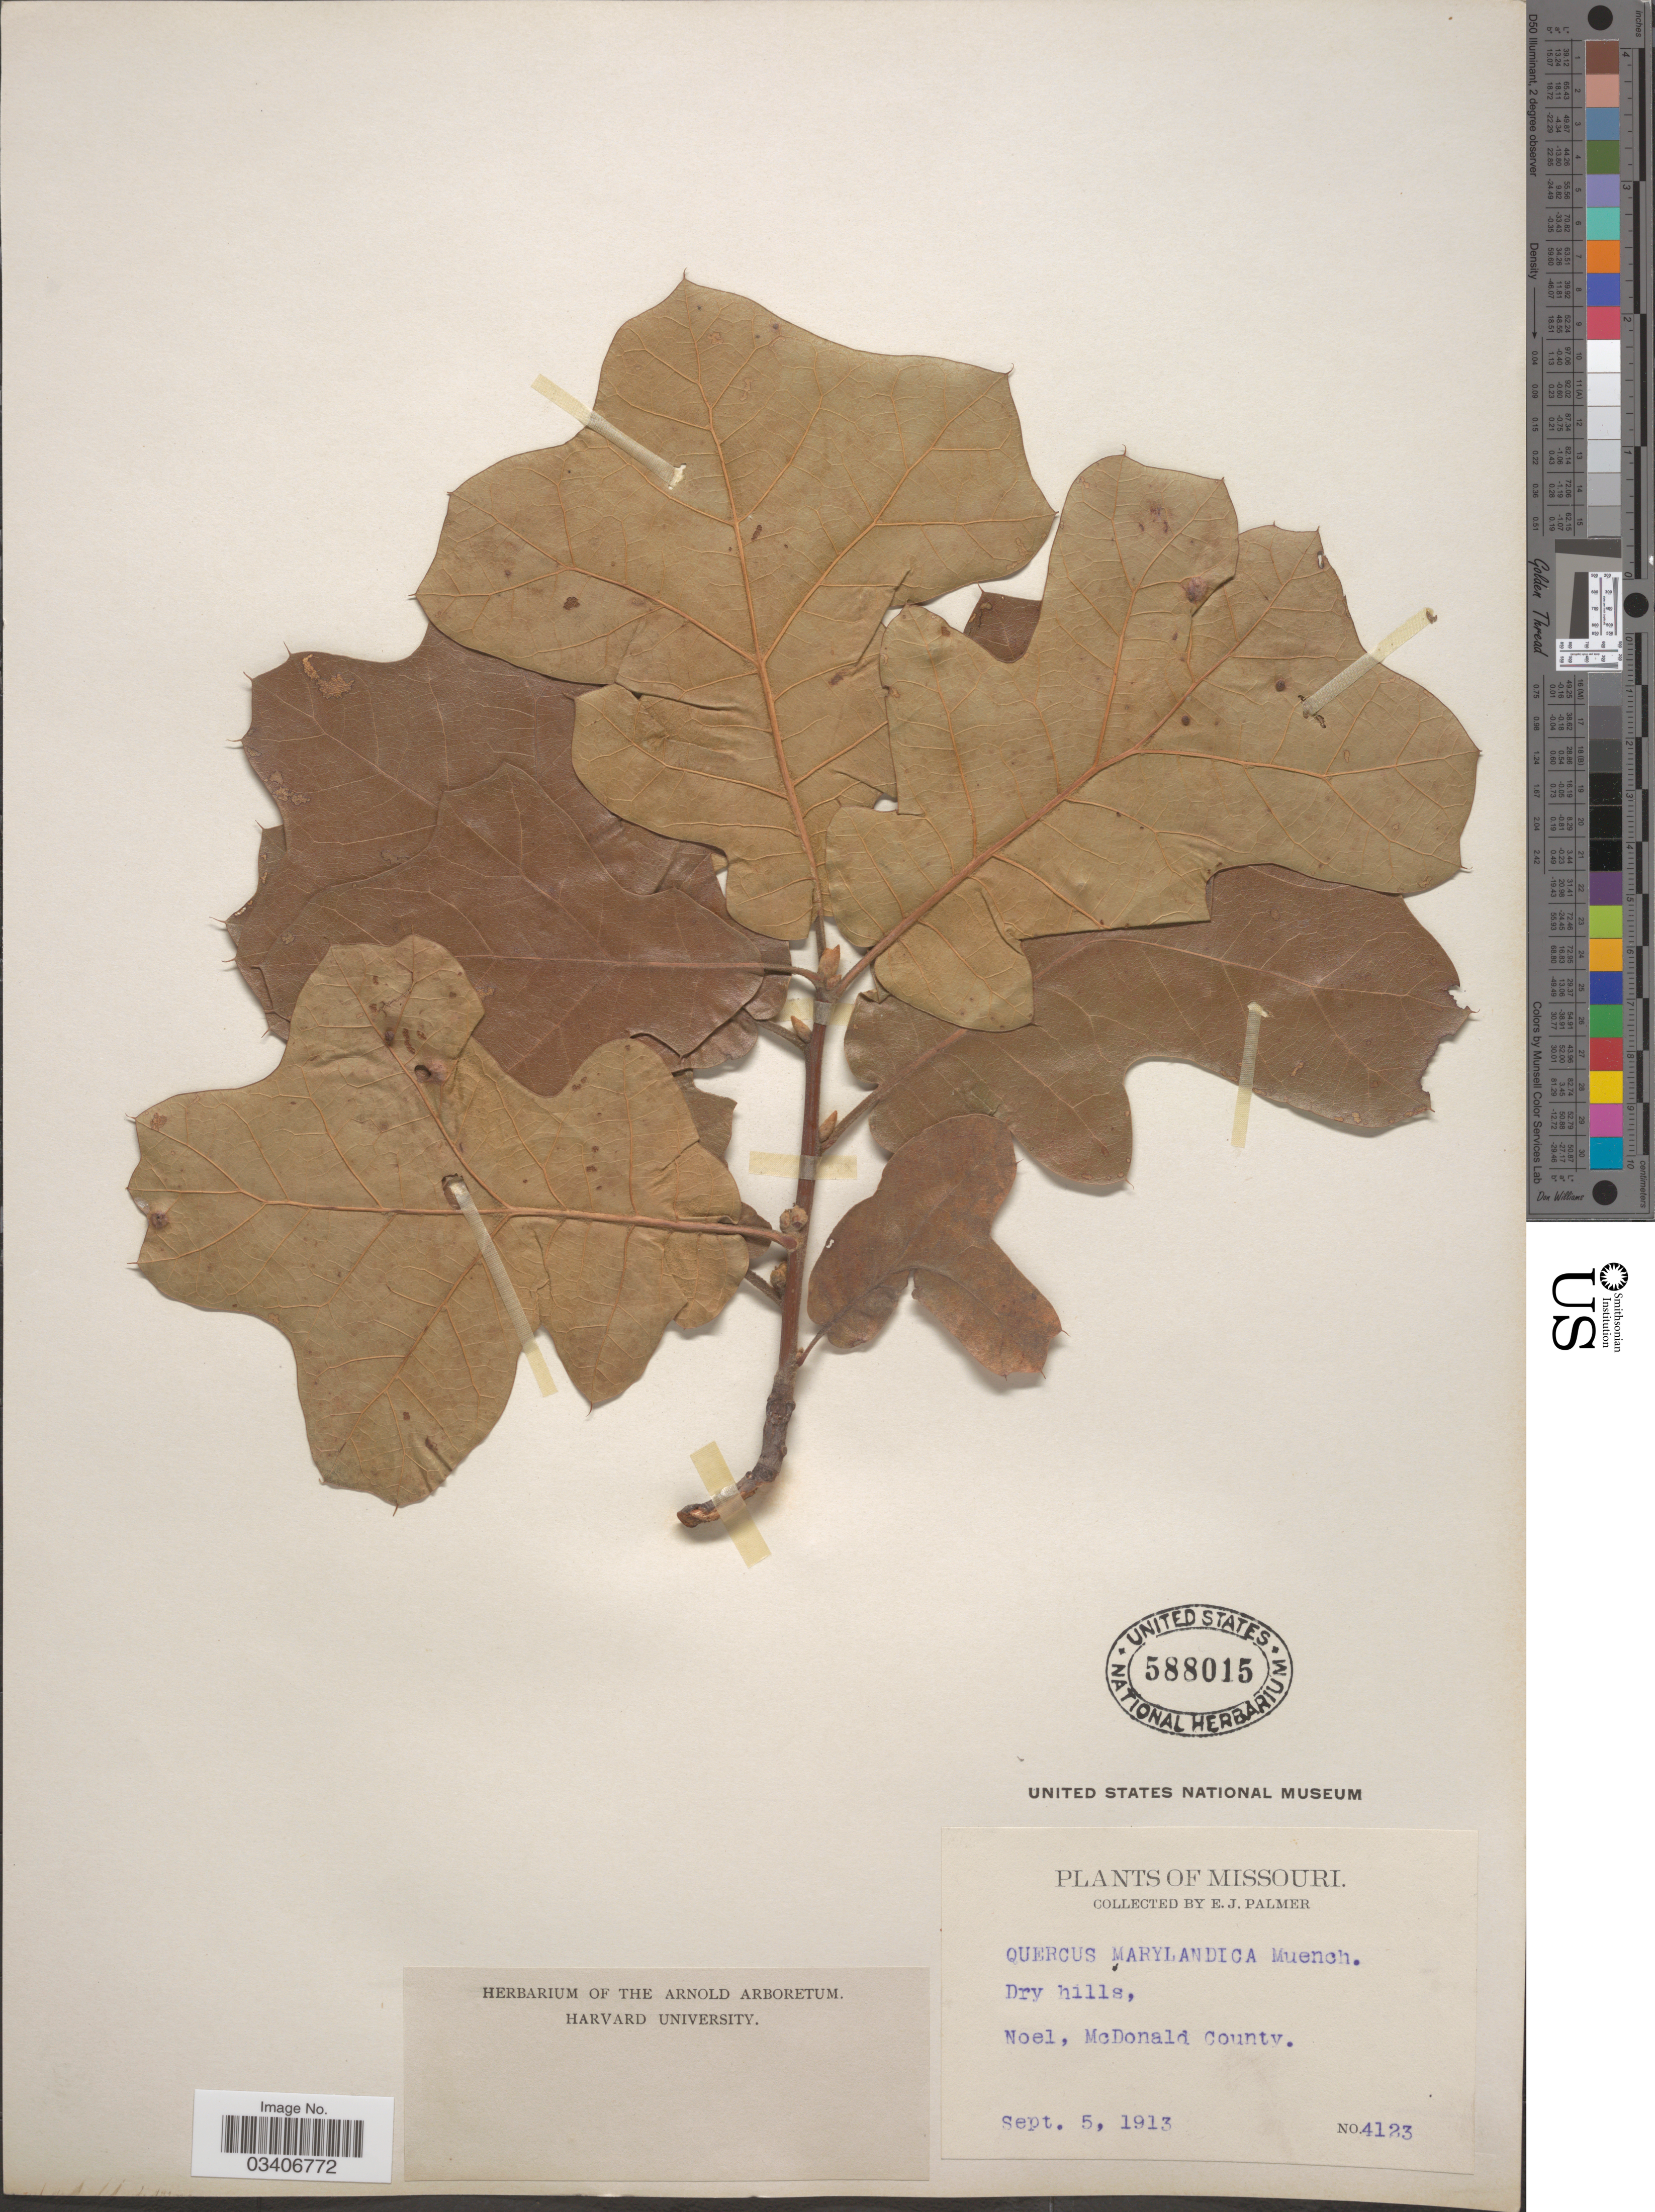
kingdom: Plantae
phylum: Tracheophyta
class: Magnoliopsida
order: Fagales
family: Fagaceae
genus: Quercus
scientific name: Quercus marilandica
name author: (L.) Münchh.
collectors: E. J. Palmer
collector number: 4123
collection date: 1913-09-05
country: United States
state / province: Missouri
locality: Noel, McDonald County.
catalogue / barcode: US 588015